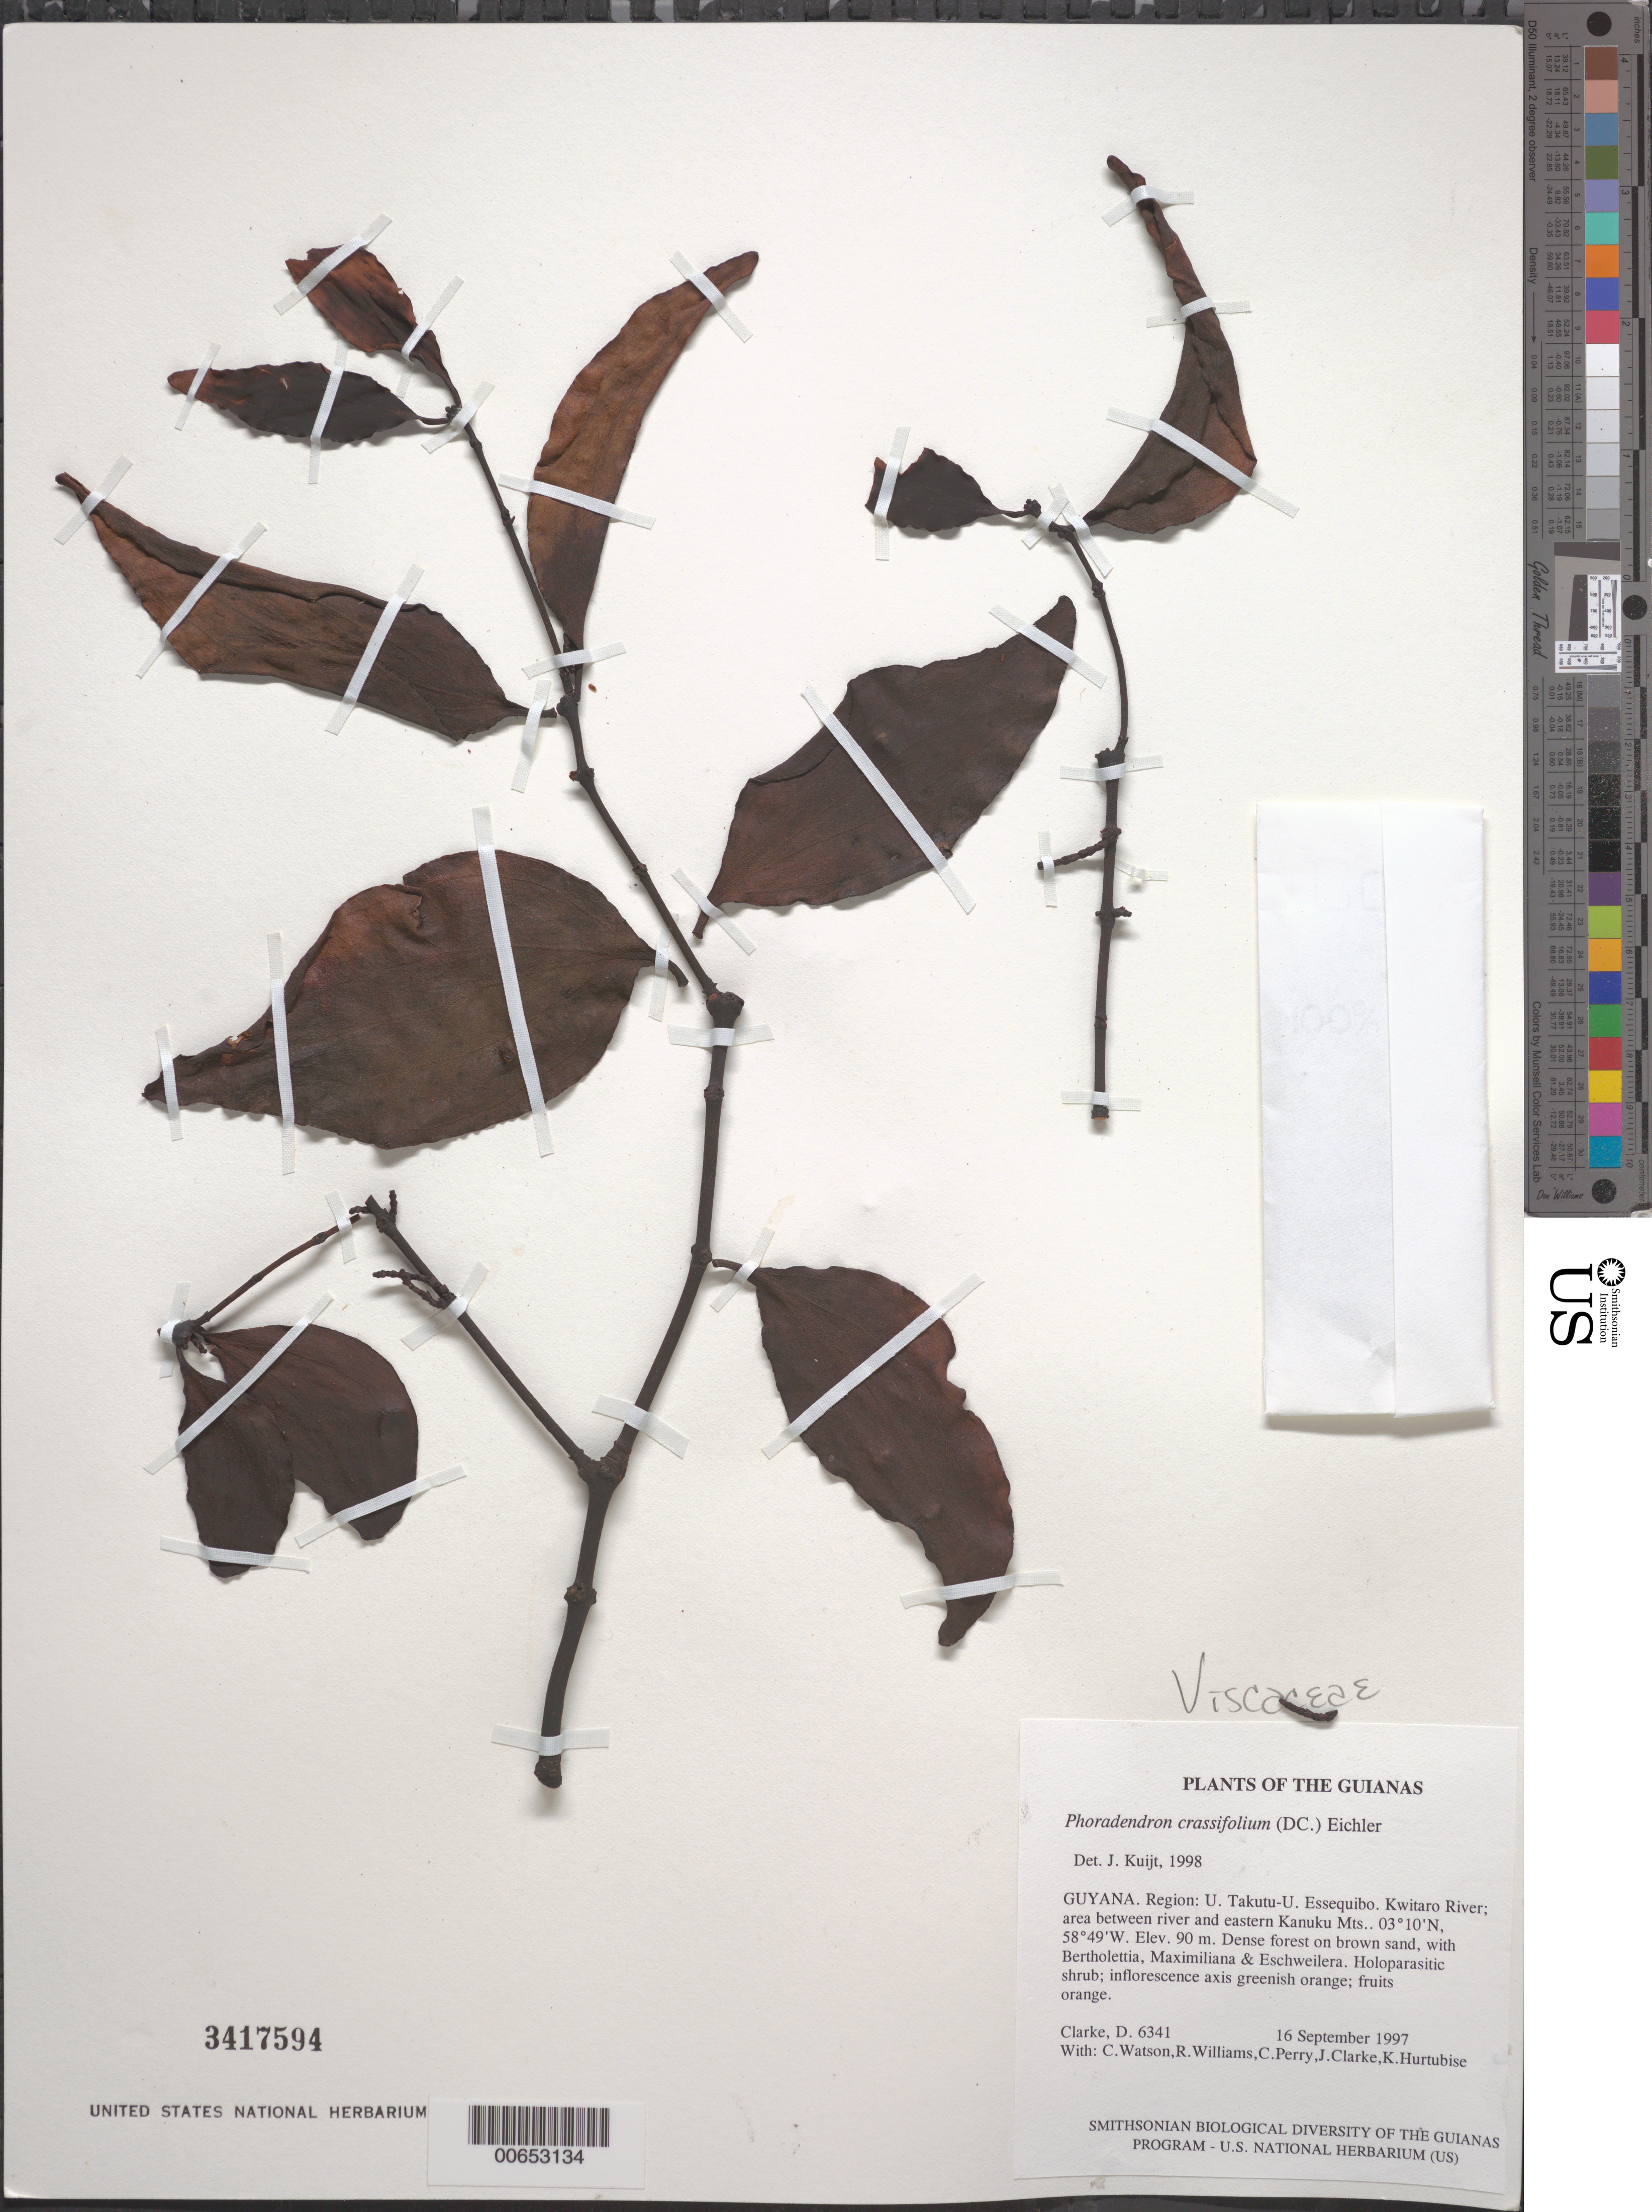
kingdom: Plantae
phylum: Tracheophyta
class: Magnoliopsida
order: Santalales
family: Viscaceae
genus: Phoradendron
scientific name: Phoradendron crassifolium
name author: (Pohl ex DC.) Eichler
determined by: Kuijt, Job, (CANADA)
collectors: H. D. Clarke, C. Watson, R. Williams, C. Perry, J. Clarke & K. Hurtubise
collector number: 6341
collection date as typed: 16 September 1997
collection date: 1997-09-16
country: Guyana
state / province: U. Takutu-U. Essequibo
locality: Kwitaro River; area between river and eastern Kanuku Mts.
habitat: Dense forest on brown sand, with Bertholettia, Maximiliana & Eschweilera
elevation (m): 90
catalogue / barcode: US 3417594